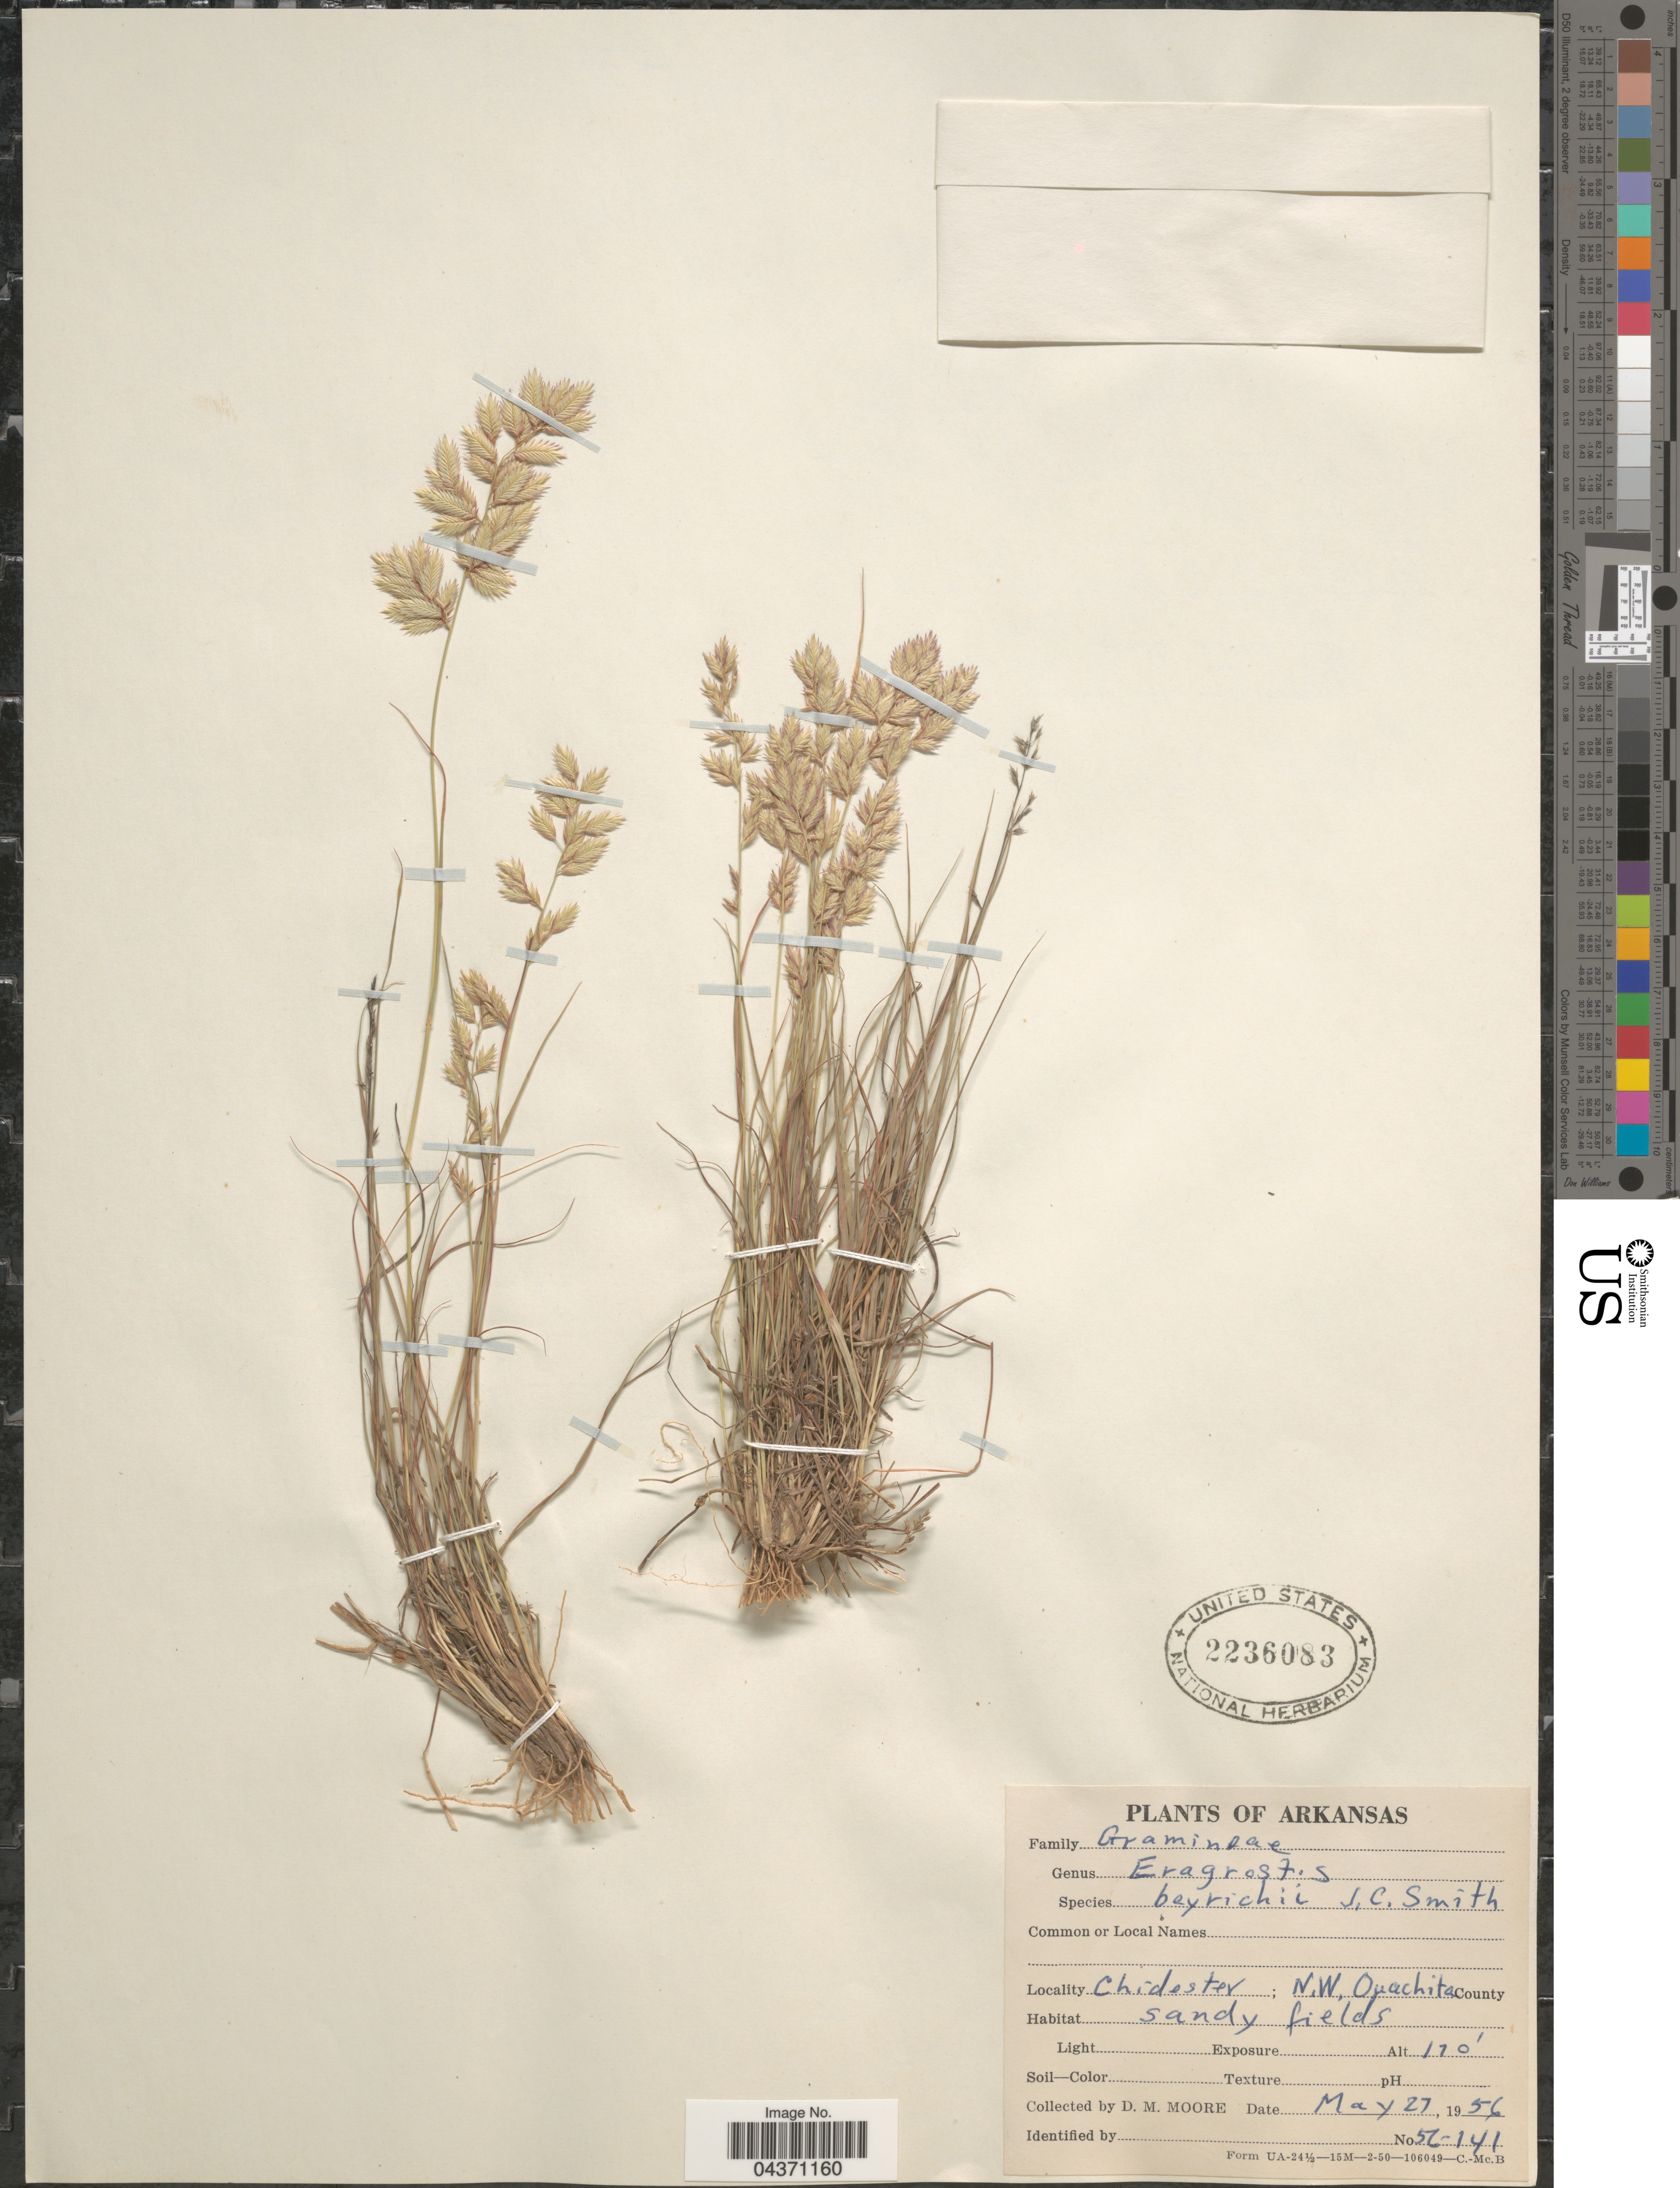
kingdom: Plantae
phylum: Tracheophyta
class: Liliopsida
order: Poales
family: Poaceae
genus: Eragrostis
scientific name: Eragrostis secundiflora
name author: J. Presl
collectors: D. Moore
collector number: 56-141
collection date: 1956-05-27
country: United States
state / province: Arkansas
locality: Chidester; N.W. Ouachita County.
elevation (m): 52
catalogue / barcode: US 2236083